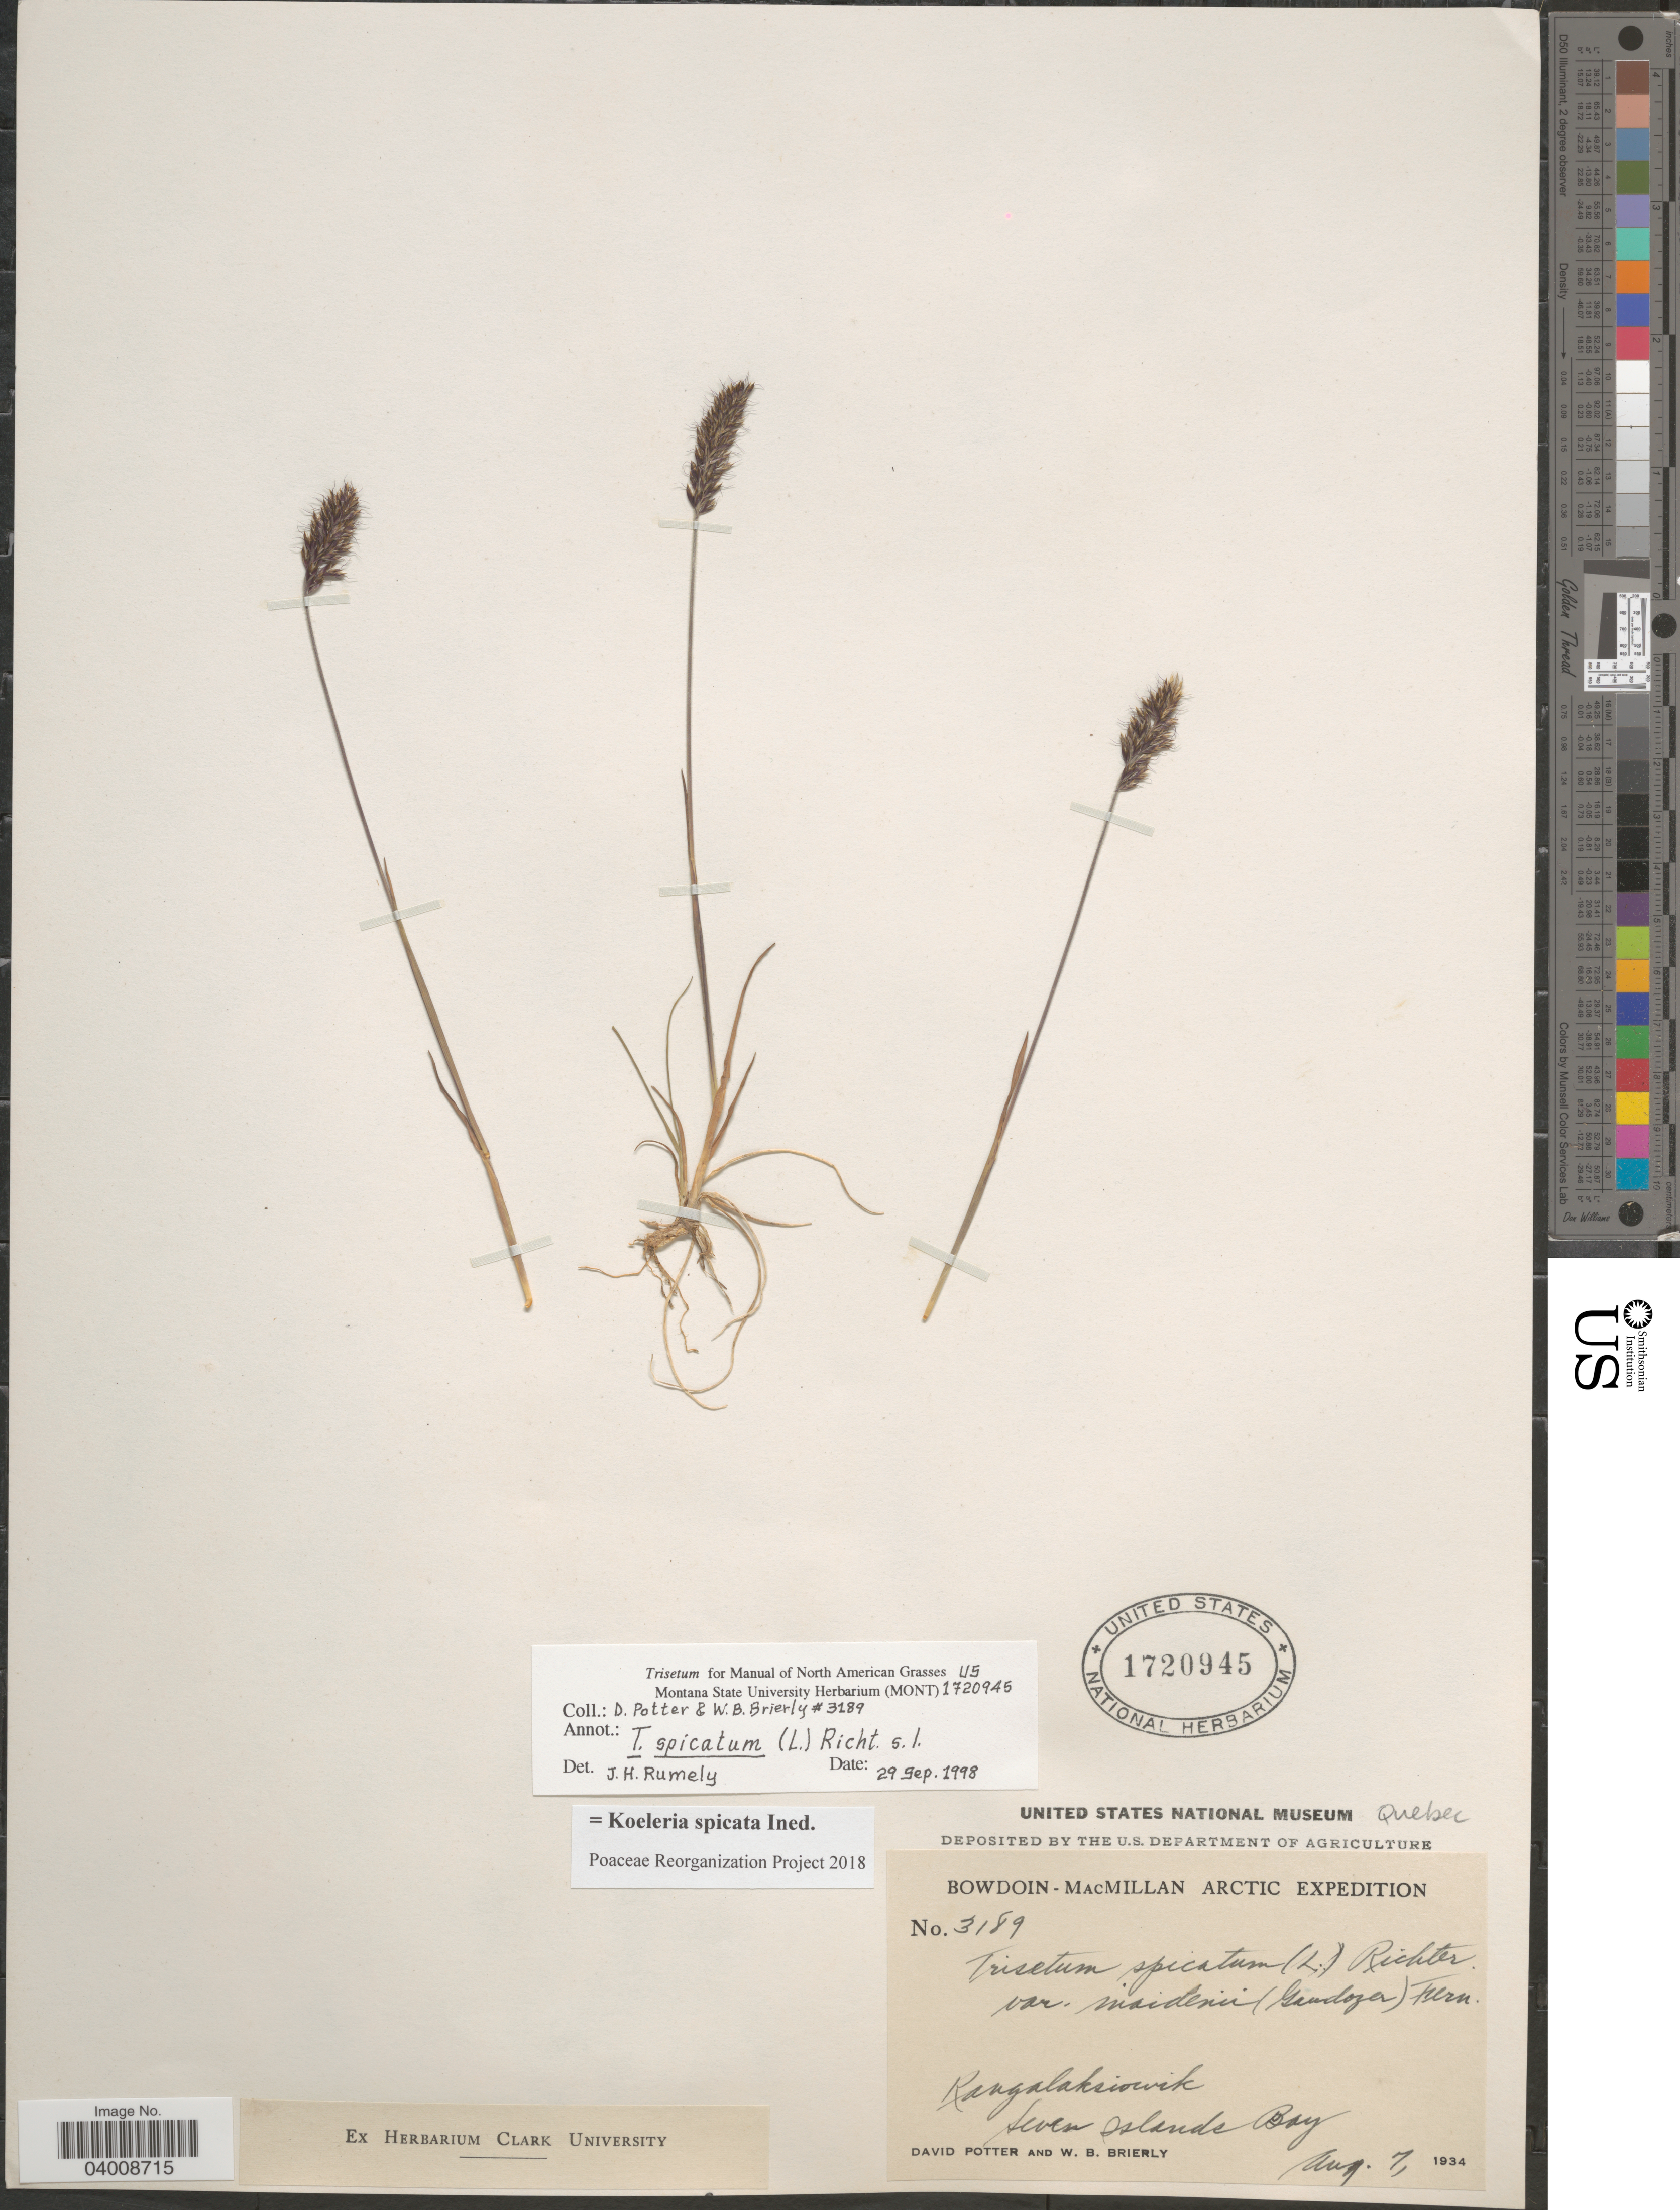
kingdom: Plantae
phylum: Tracheophyta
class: Liliopsida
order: Poales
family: Poaceae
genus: Koeleria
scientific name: Koeleria spicata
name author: (L.) Barberá et al.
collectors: D. Potter & W. Brierly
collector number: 3189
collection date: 1934-08-07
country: Canada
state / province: Quebec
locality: Kangalaksiowik. Seven Islands Bay.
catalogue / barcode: US 1720945